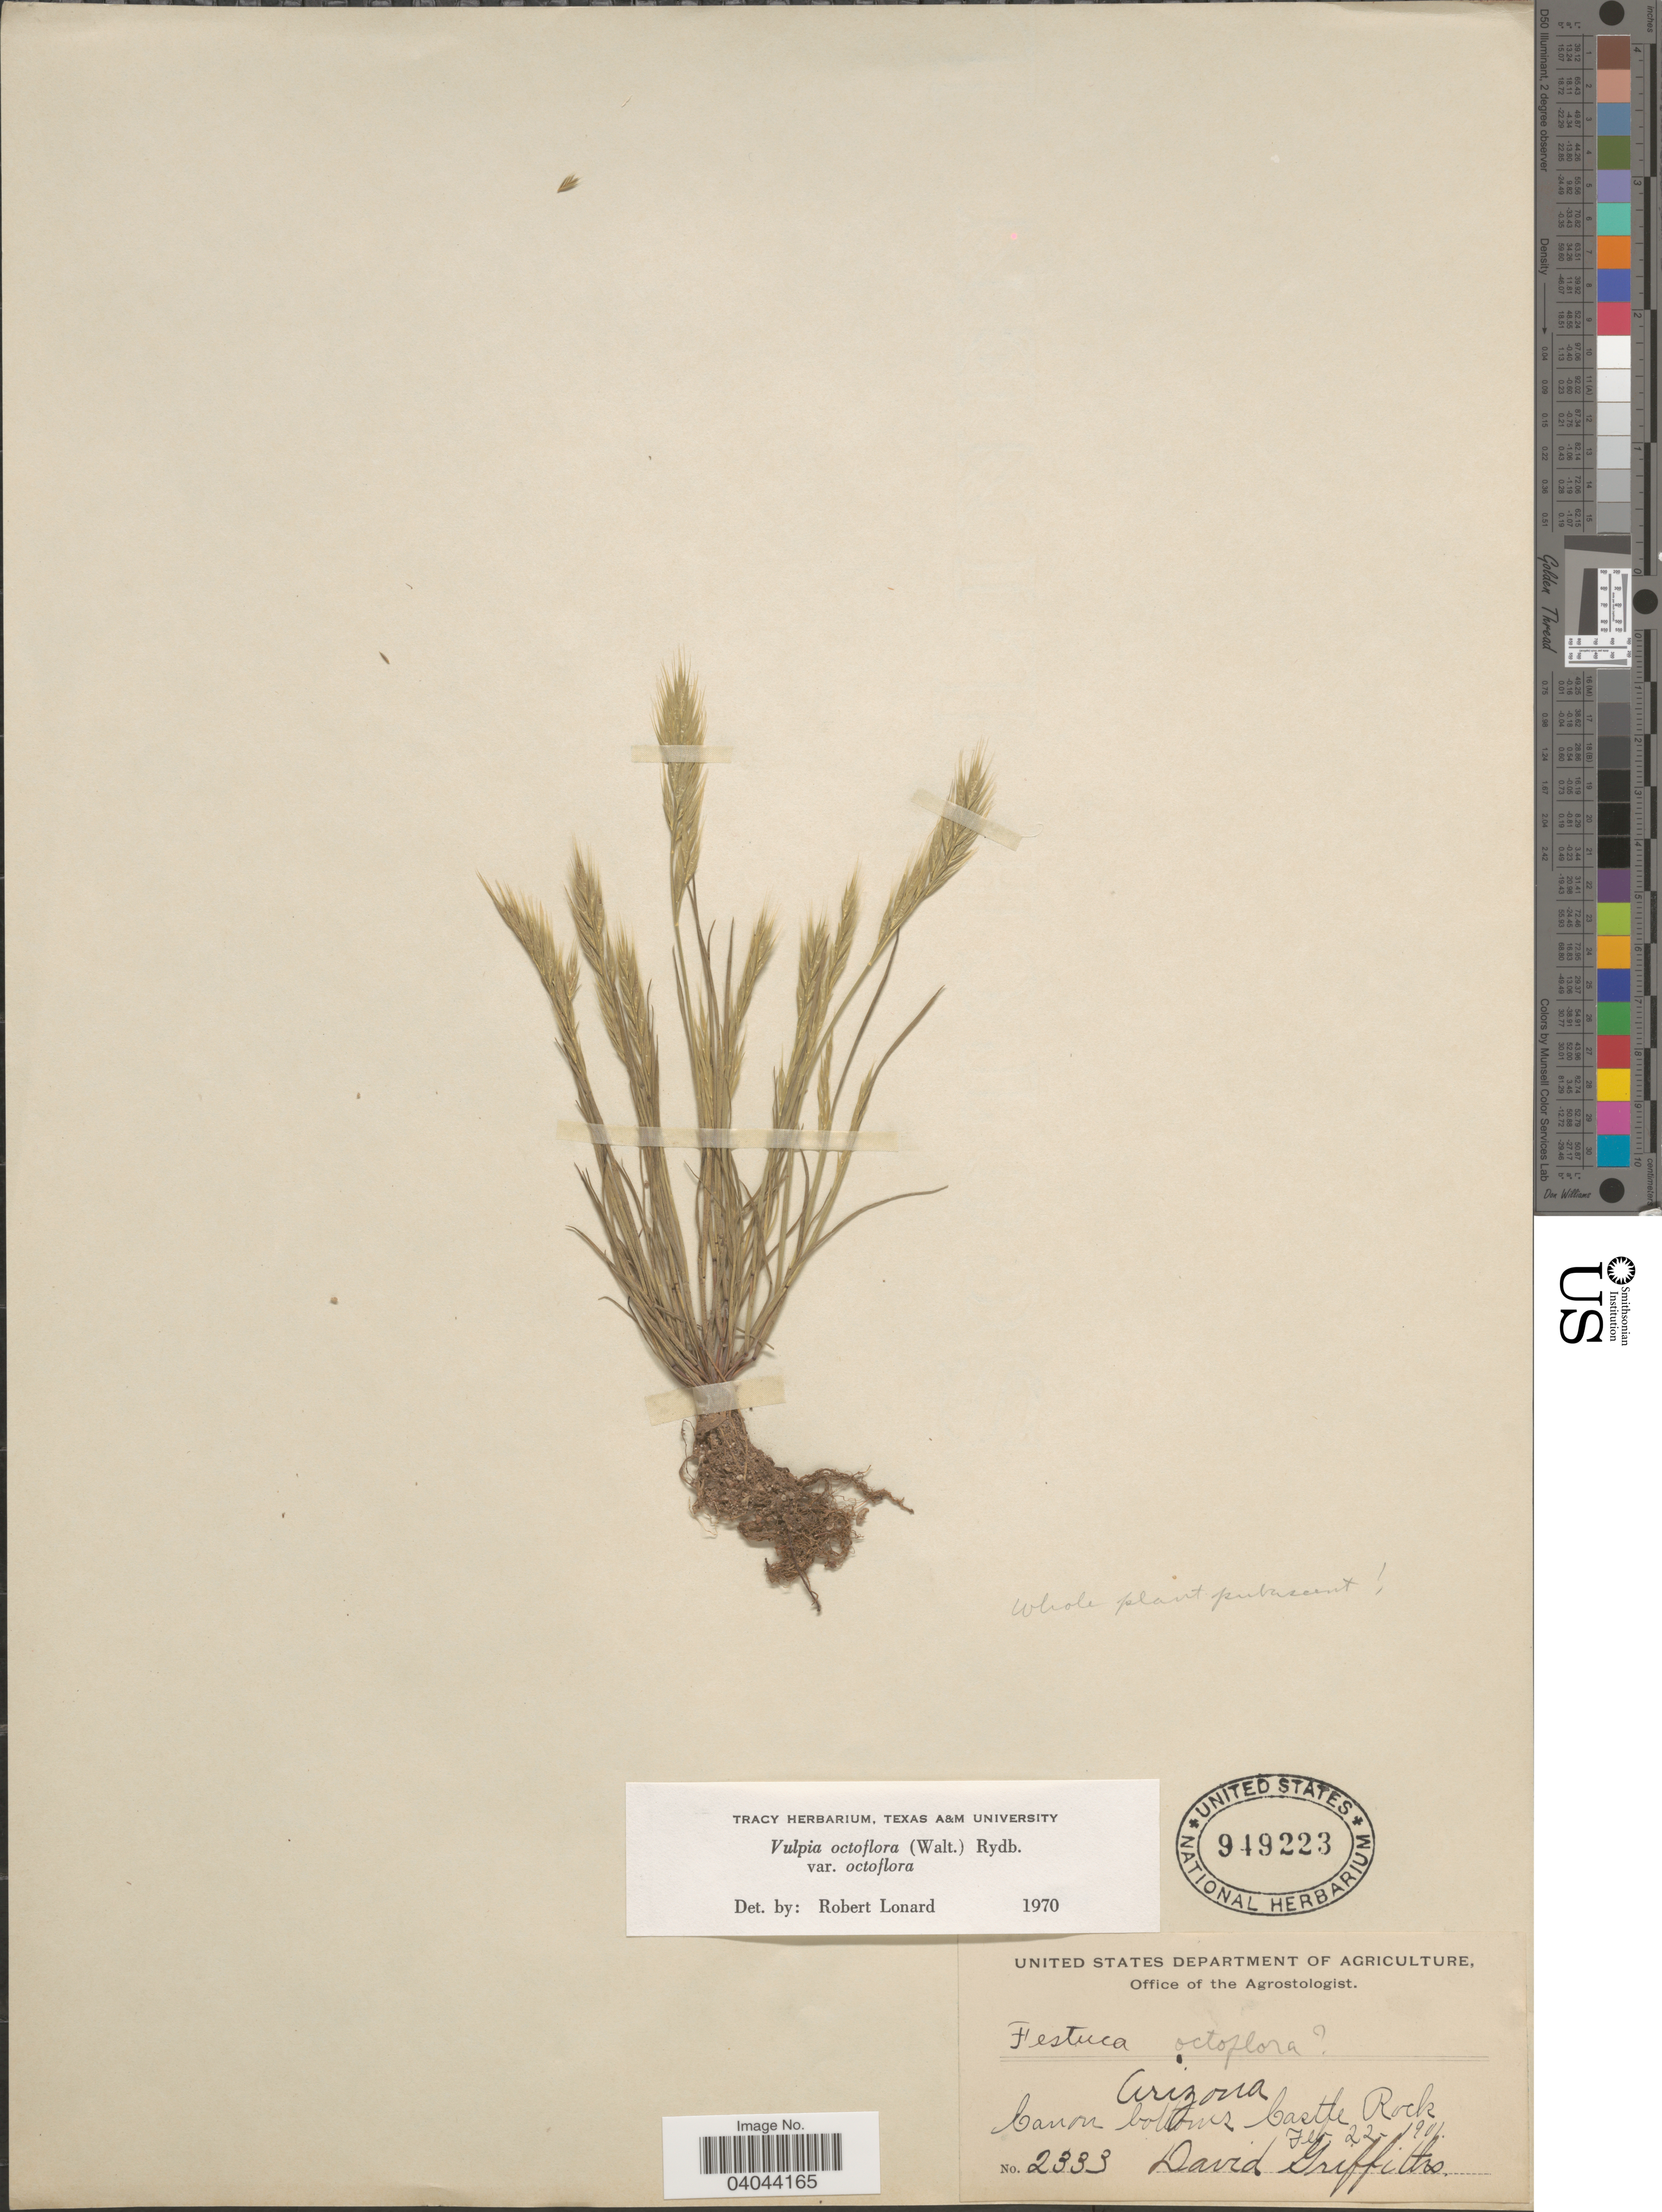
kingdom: Plantae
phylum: Tracheophyta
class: Liliopsida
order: Poales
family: Poaceae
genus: Festuca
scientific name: Festuca octoflora var. octoflora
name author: Walter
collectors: D. Griffiths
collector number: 2333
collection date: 1901-02-22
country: United States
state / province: Arizona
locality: Canon bottoms. Castle Rock.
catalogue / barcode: US 949223